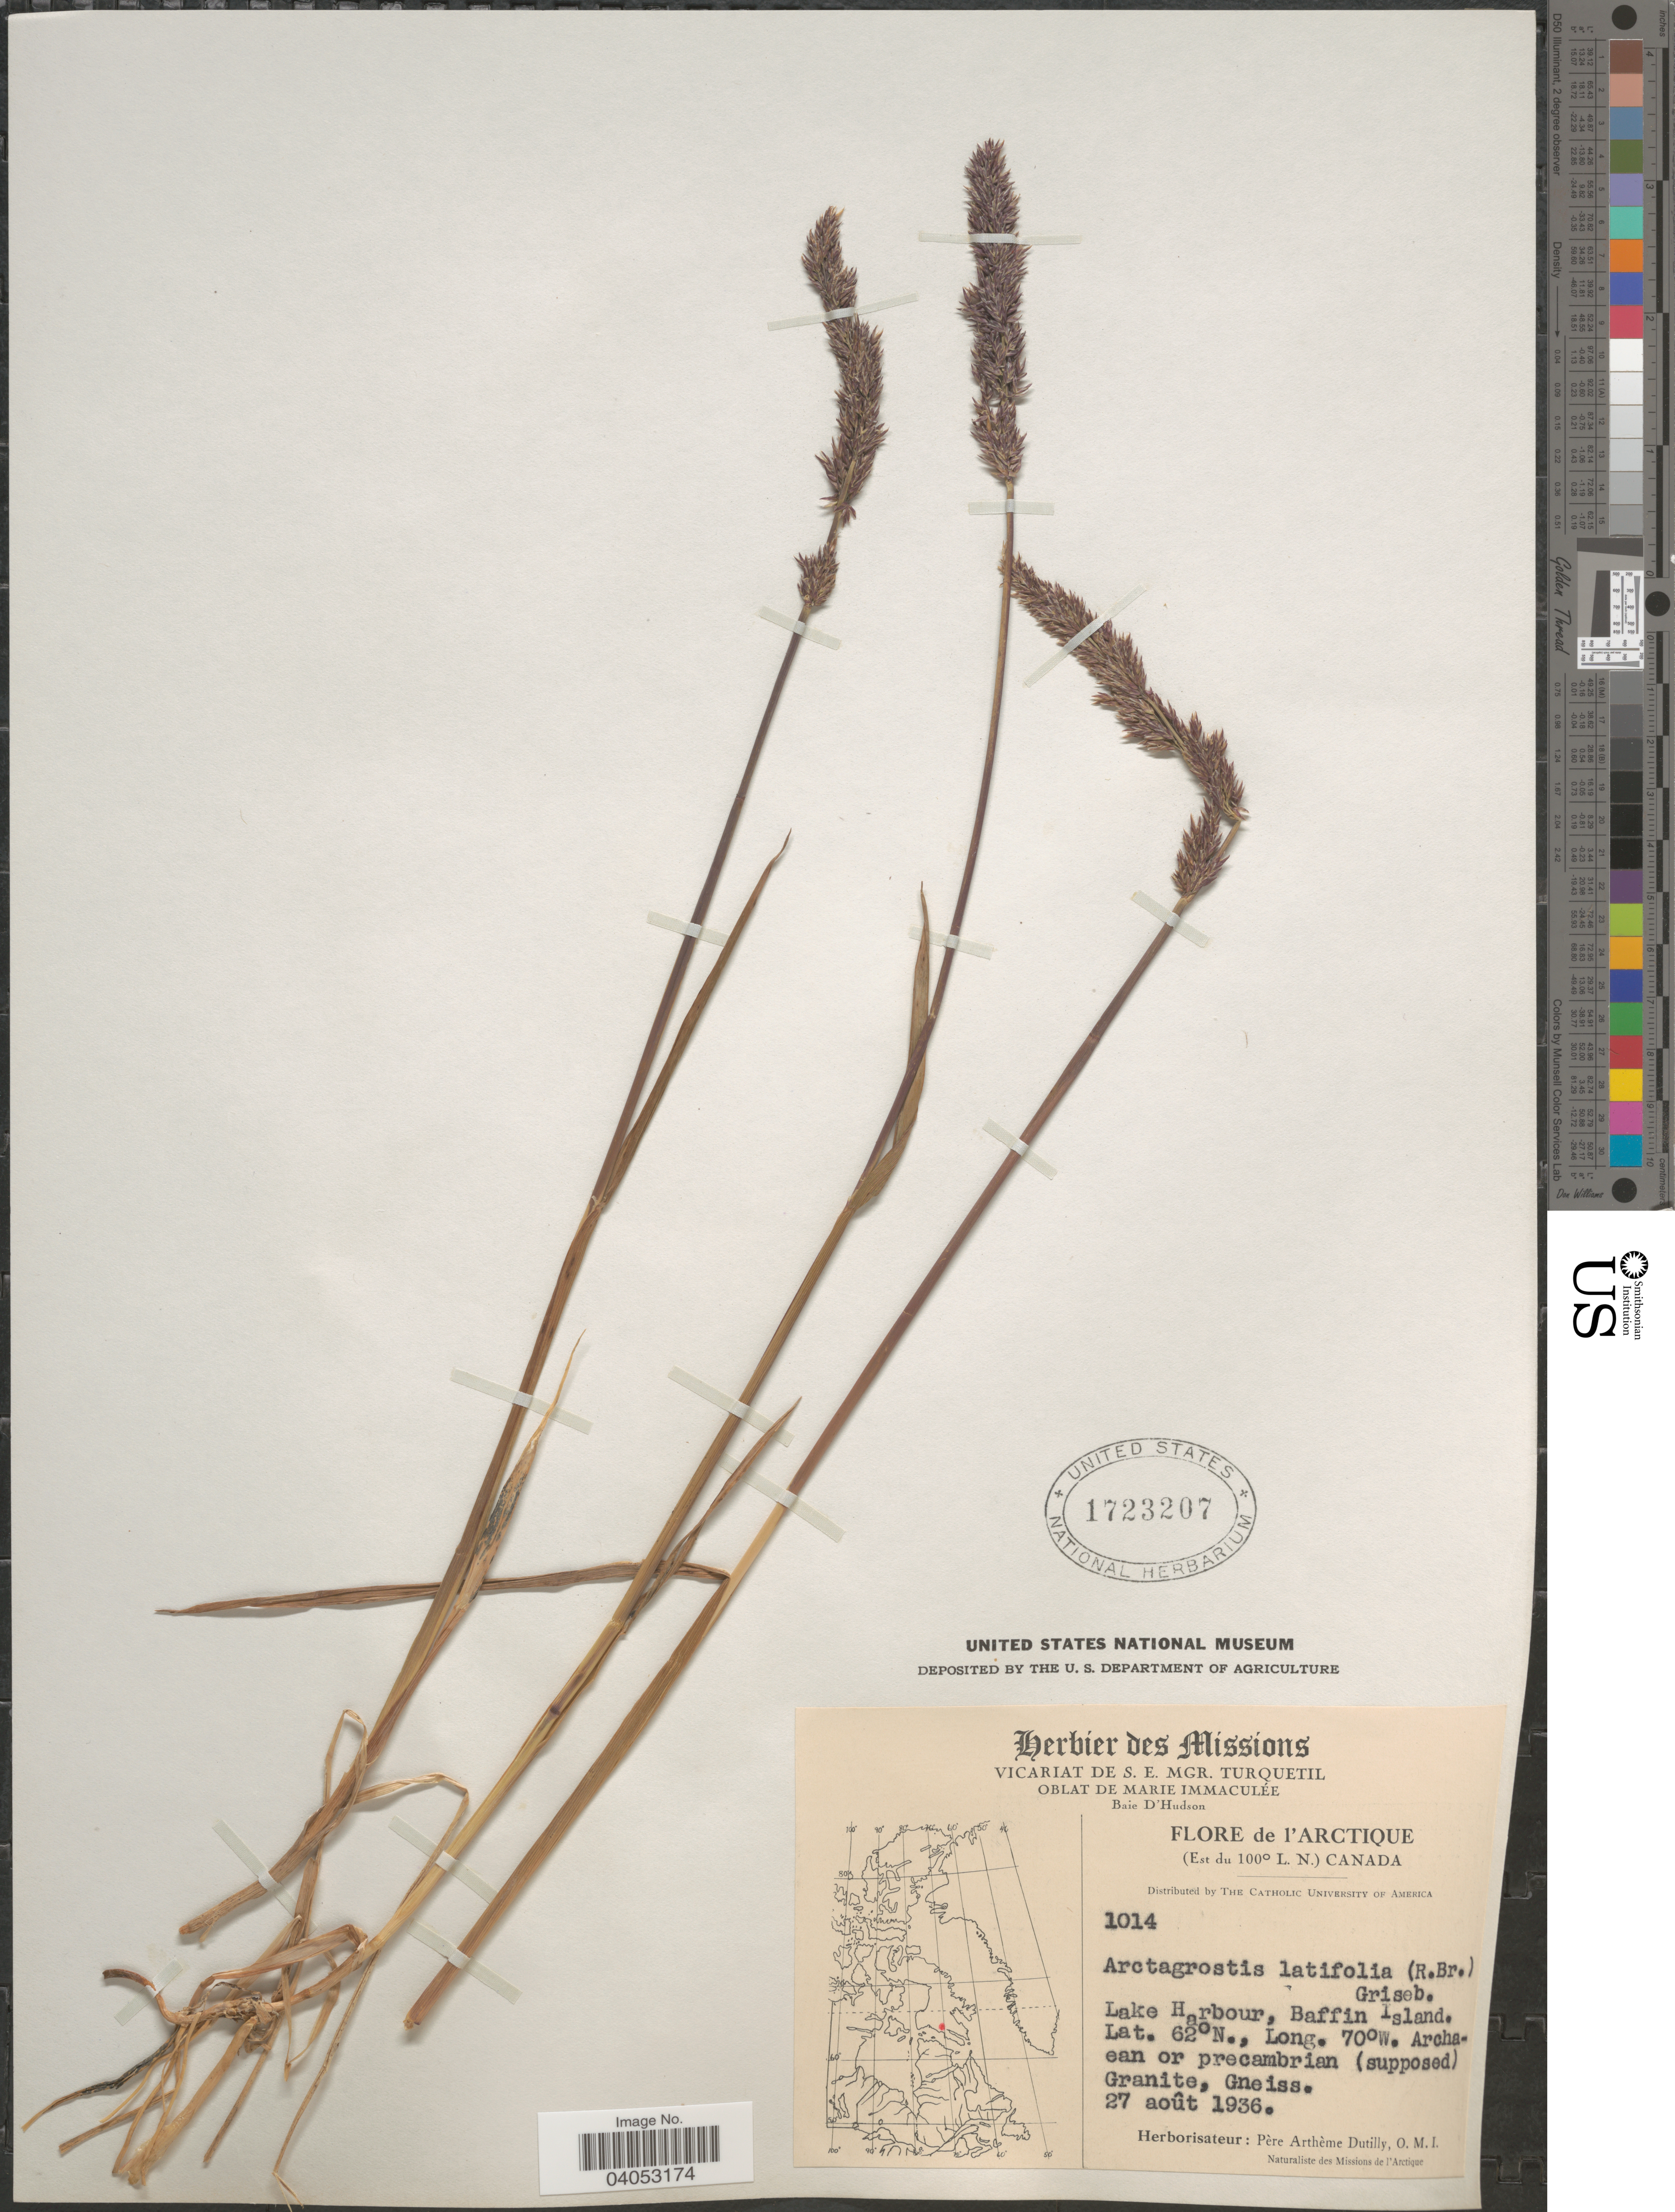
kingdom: Plantae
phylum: Tracheophyta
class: Liliopsida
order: Poales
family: Poaceae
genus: Arctagrostis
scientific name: Arctagrostis latifolia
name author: (R. Br.) Griseb.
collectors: P. Dutilly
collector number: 1014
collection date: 1936-08-27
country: Canada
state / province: Nunavut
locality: L'Arctique. (Est du 100º L. N.). Lake Harbour, Baffin Island.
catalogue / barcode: US 1723207